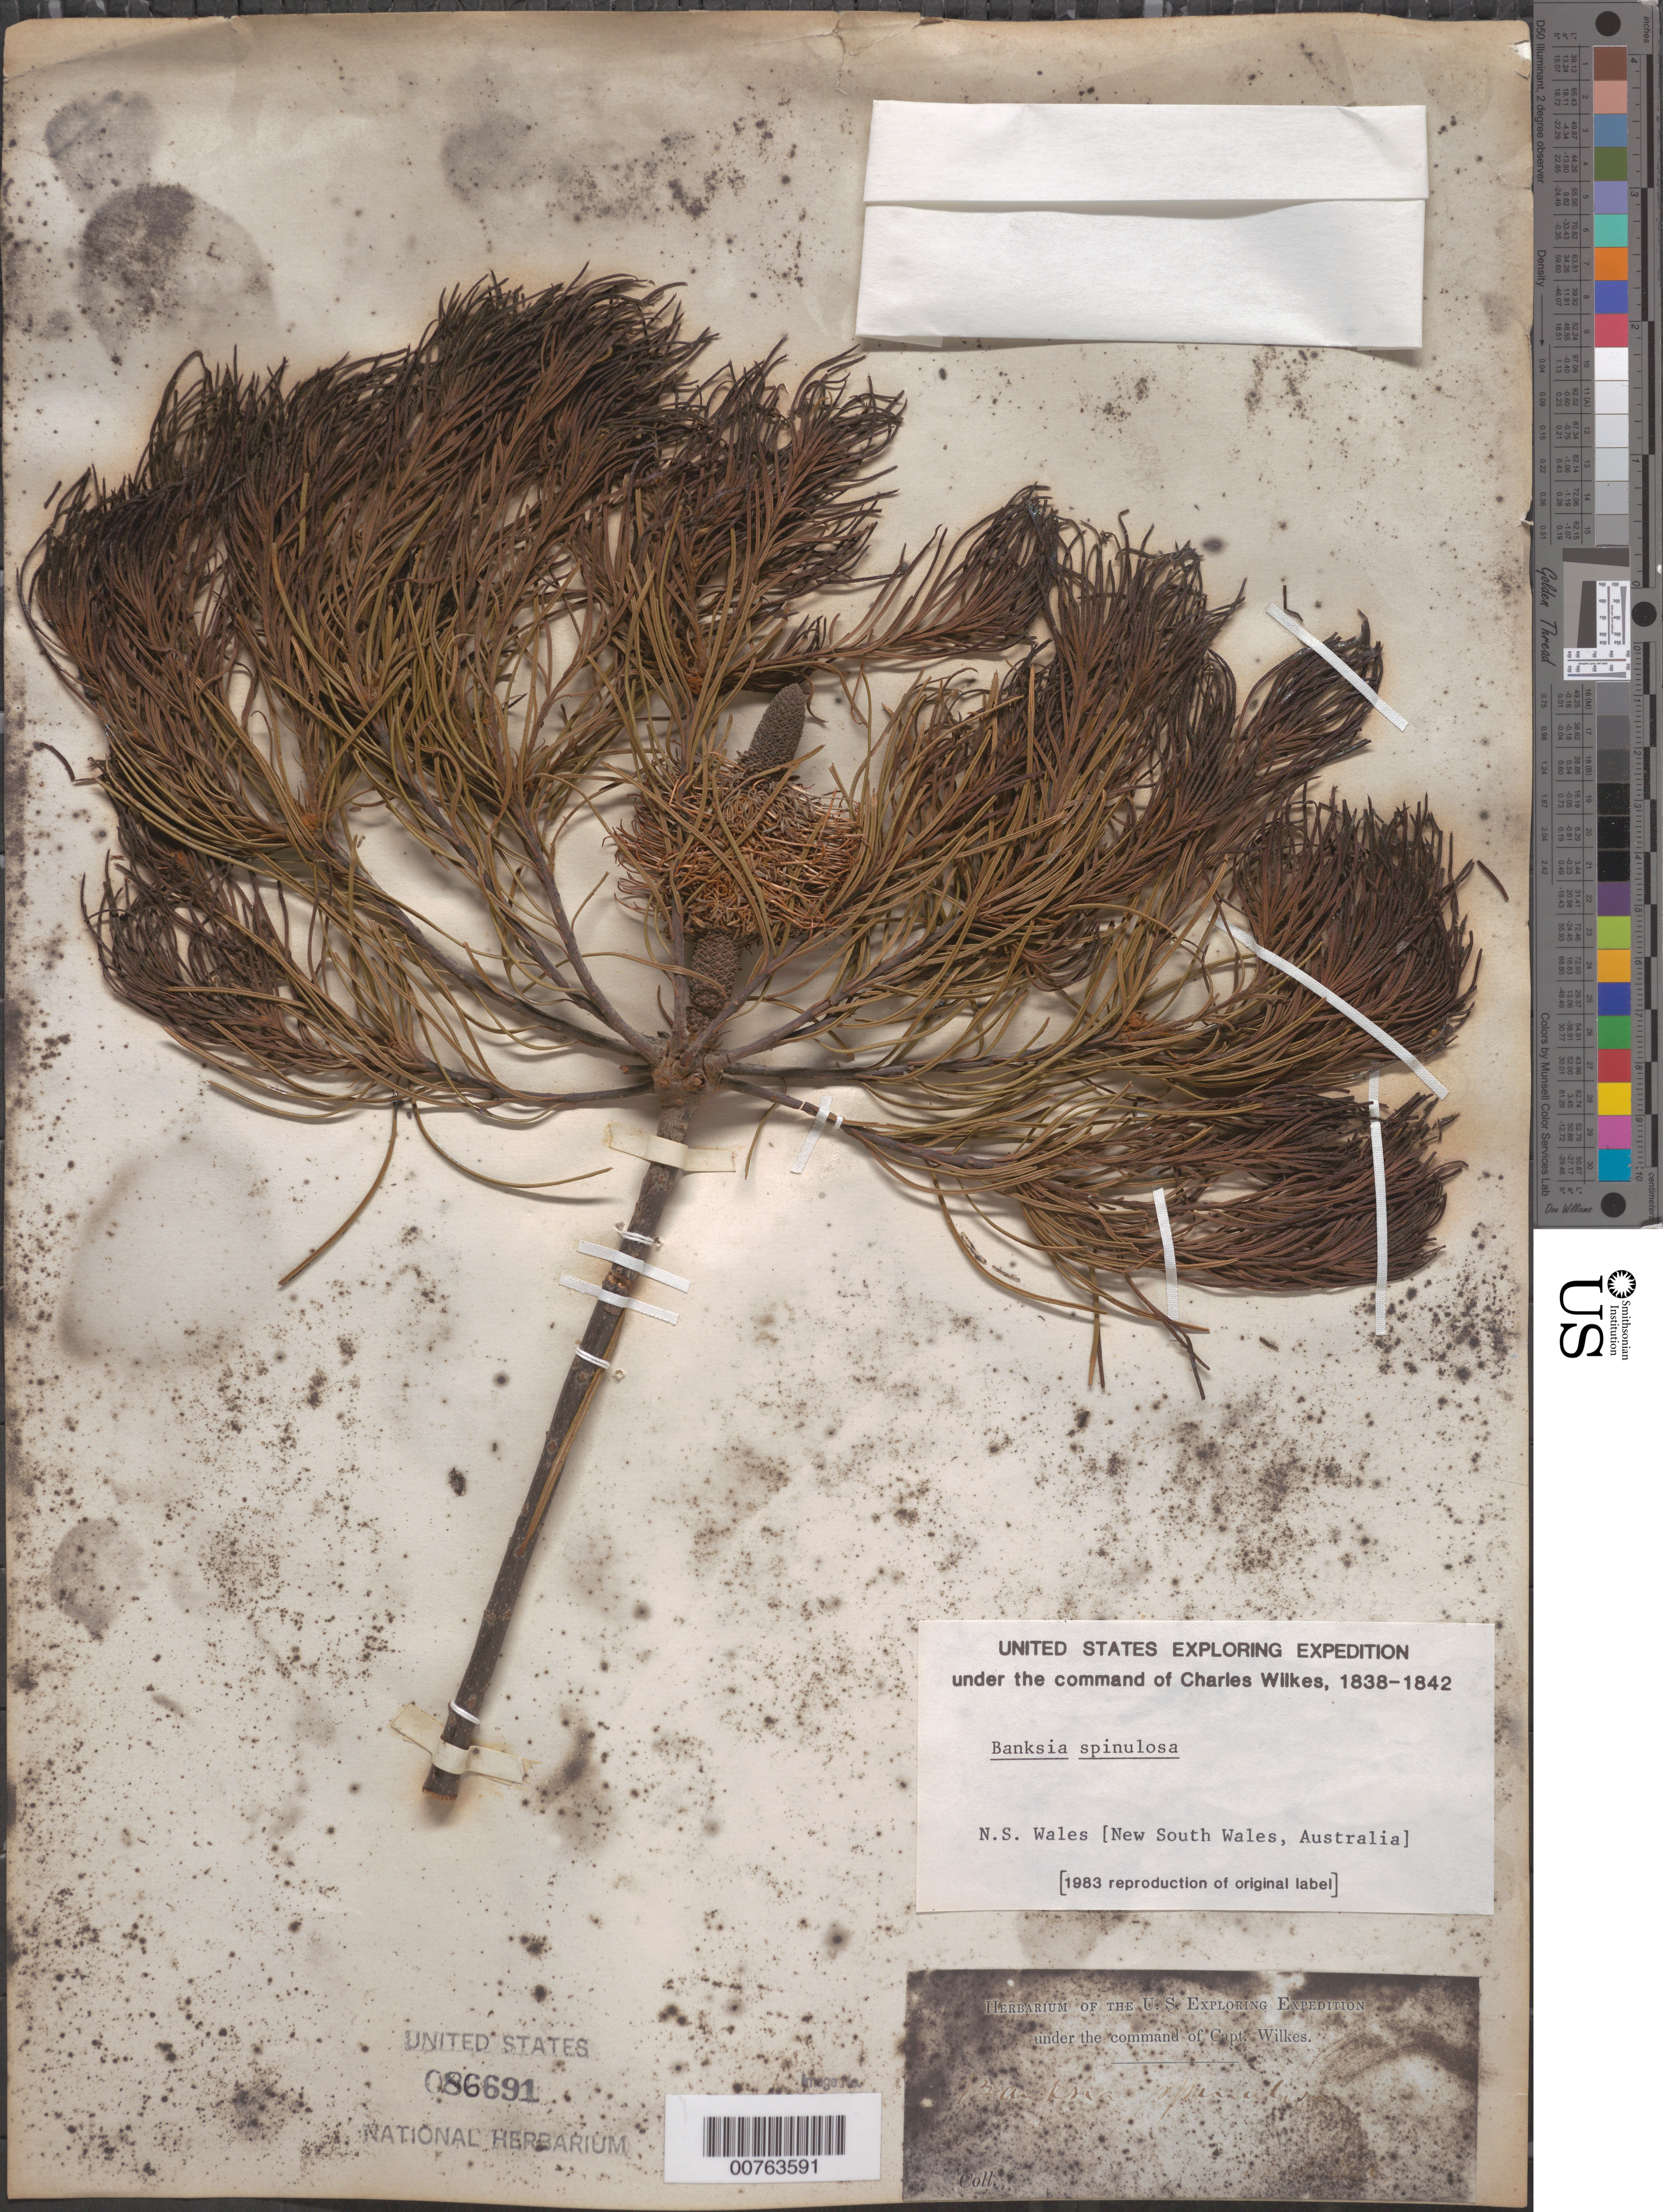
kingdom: Plantae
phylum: Tracheophyta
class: Magnoliopsida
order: Proteales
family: Proteaceae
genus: Banksia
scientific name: Banksia spinulosa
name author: Sm.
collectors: Wilkes Explor. Exped.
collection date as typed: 1838 to -- --- 1842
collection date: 1838/1842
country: Australia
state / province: New South Wales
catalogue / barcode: US 86691